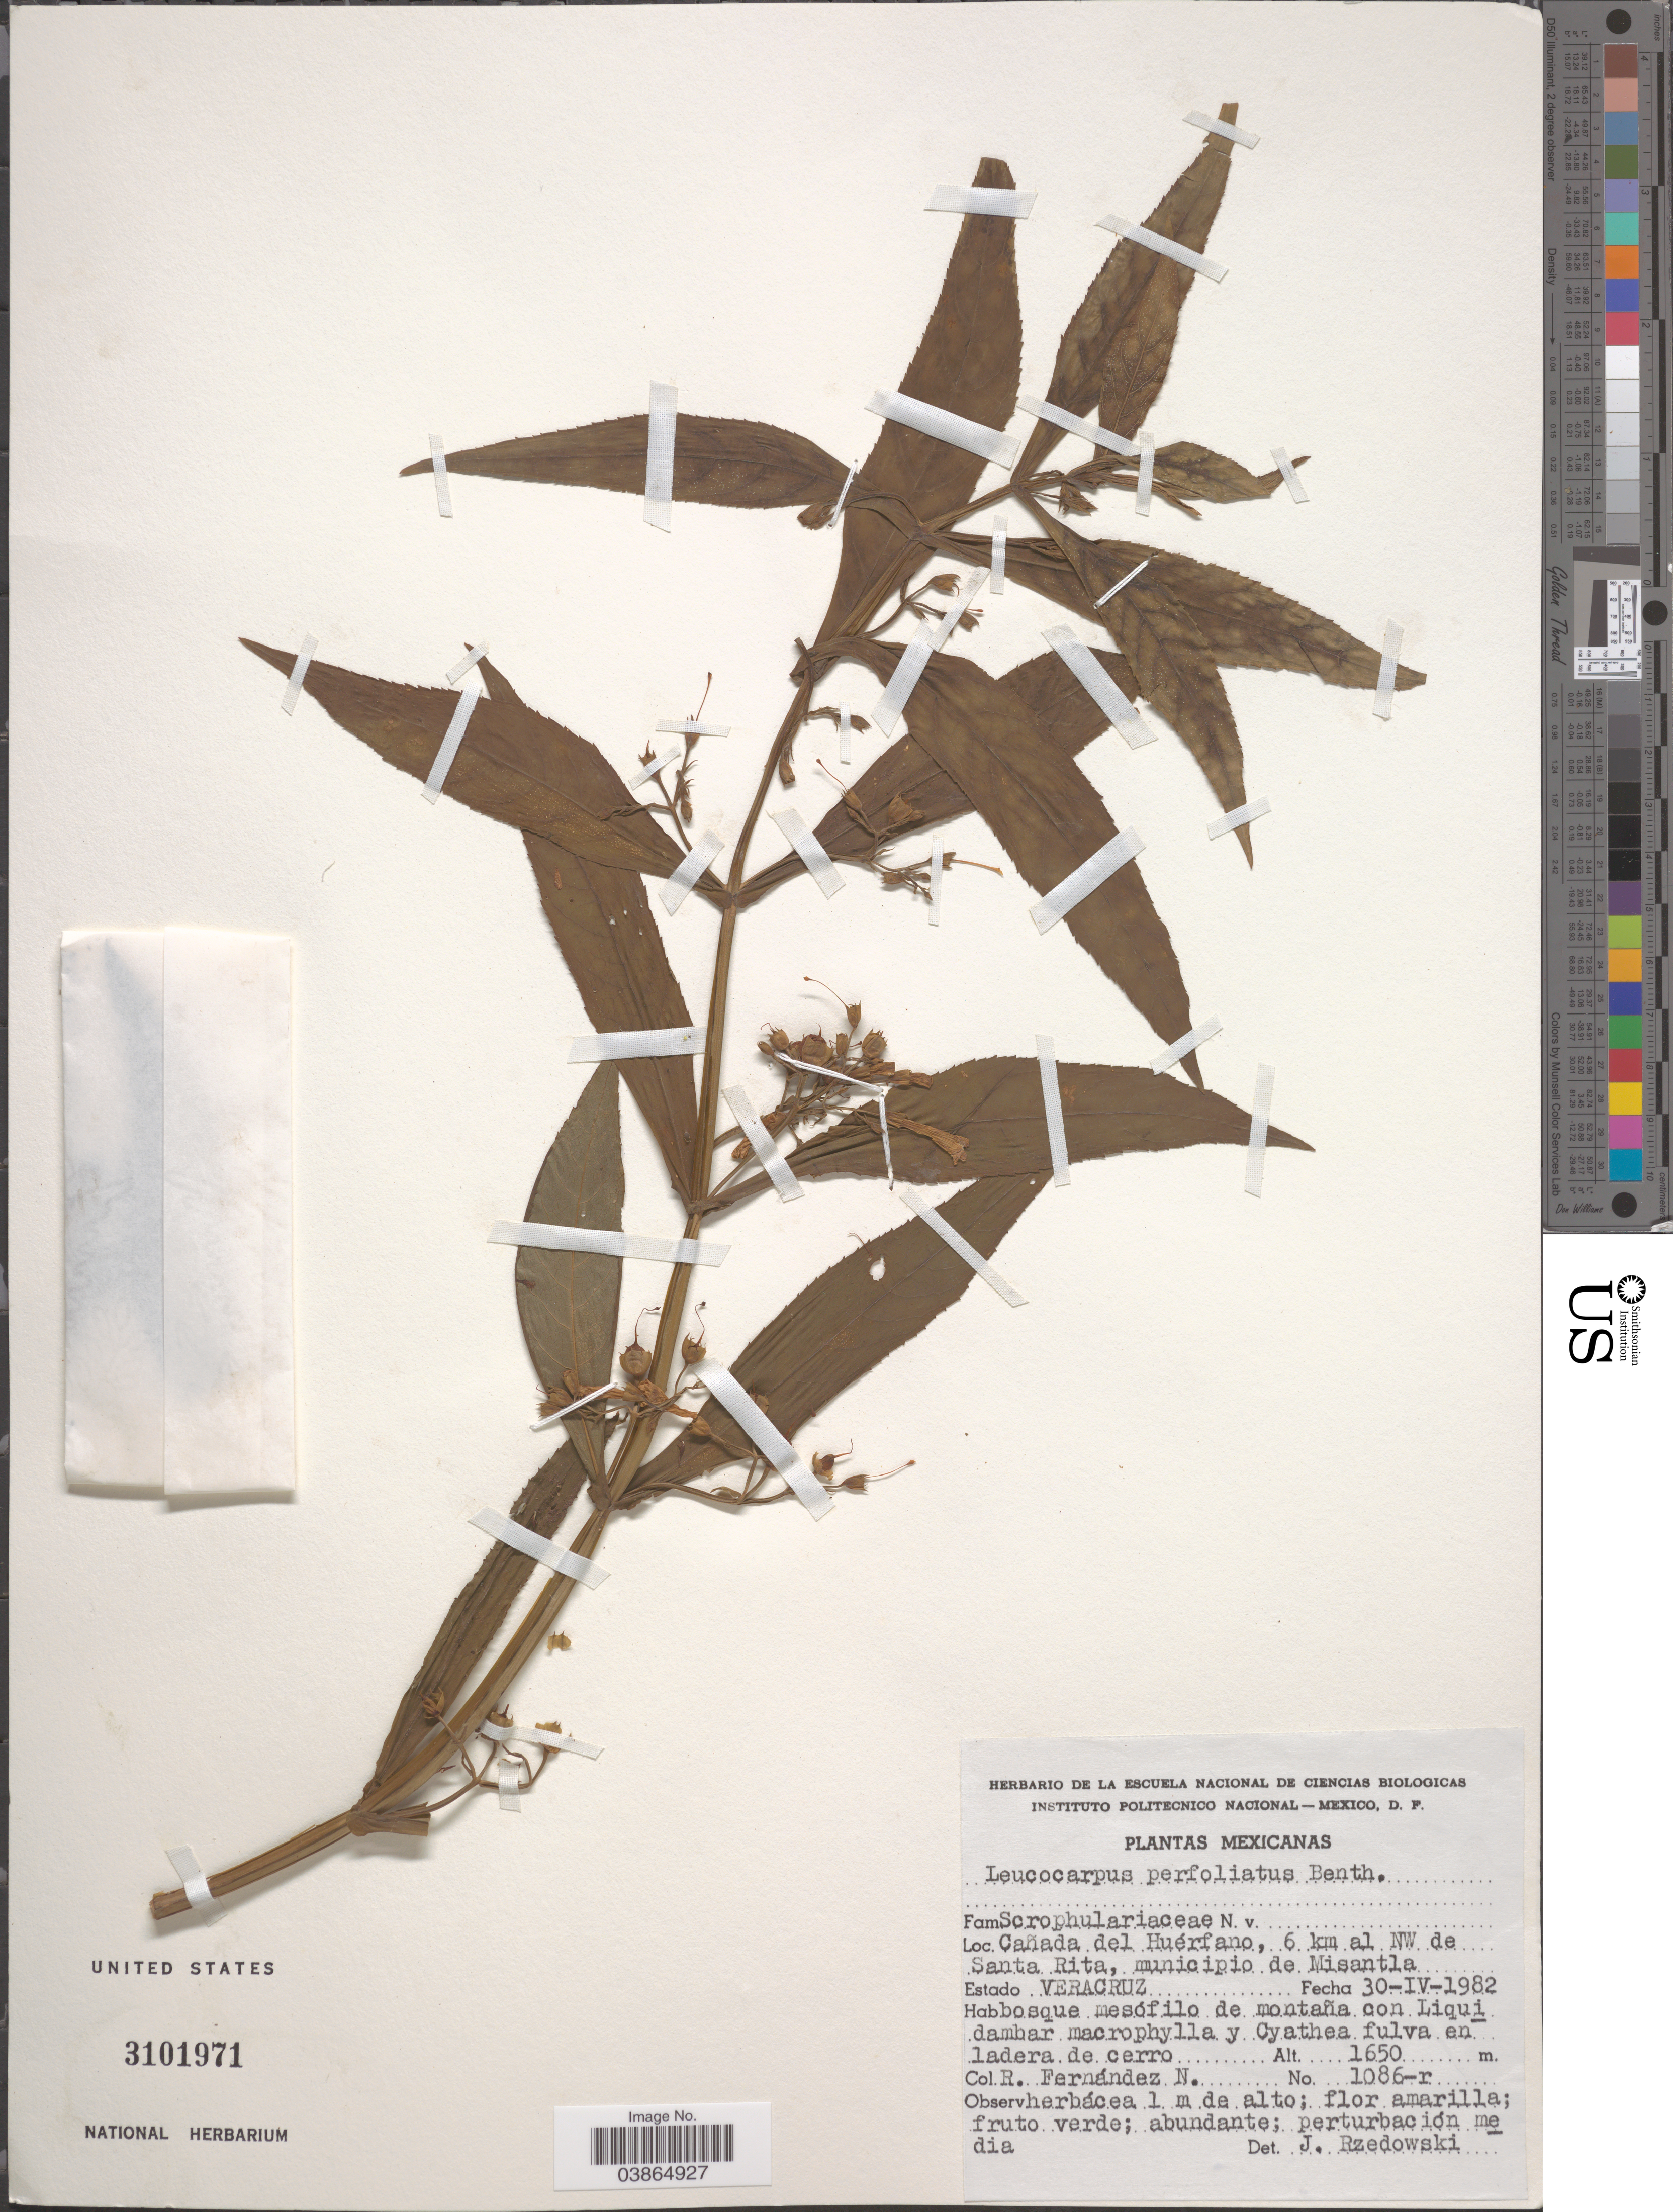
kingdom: Plantae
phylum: Tracheophyta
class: Magnoliopsida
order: Lamiales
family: Phrymaceae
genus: Leucocarpus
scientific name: Leucocarpus perfoliatus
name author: (Kunth) Benth.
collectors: R. Fernández Nava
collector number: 1086-r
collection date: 1982-04-30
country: Mexico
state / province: Veracruz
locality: Cañada del Huérfano, 6 km al NW de Santa Rita, municipio de Misantla.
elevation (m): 1650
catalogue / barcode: US 3101971